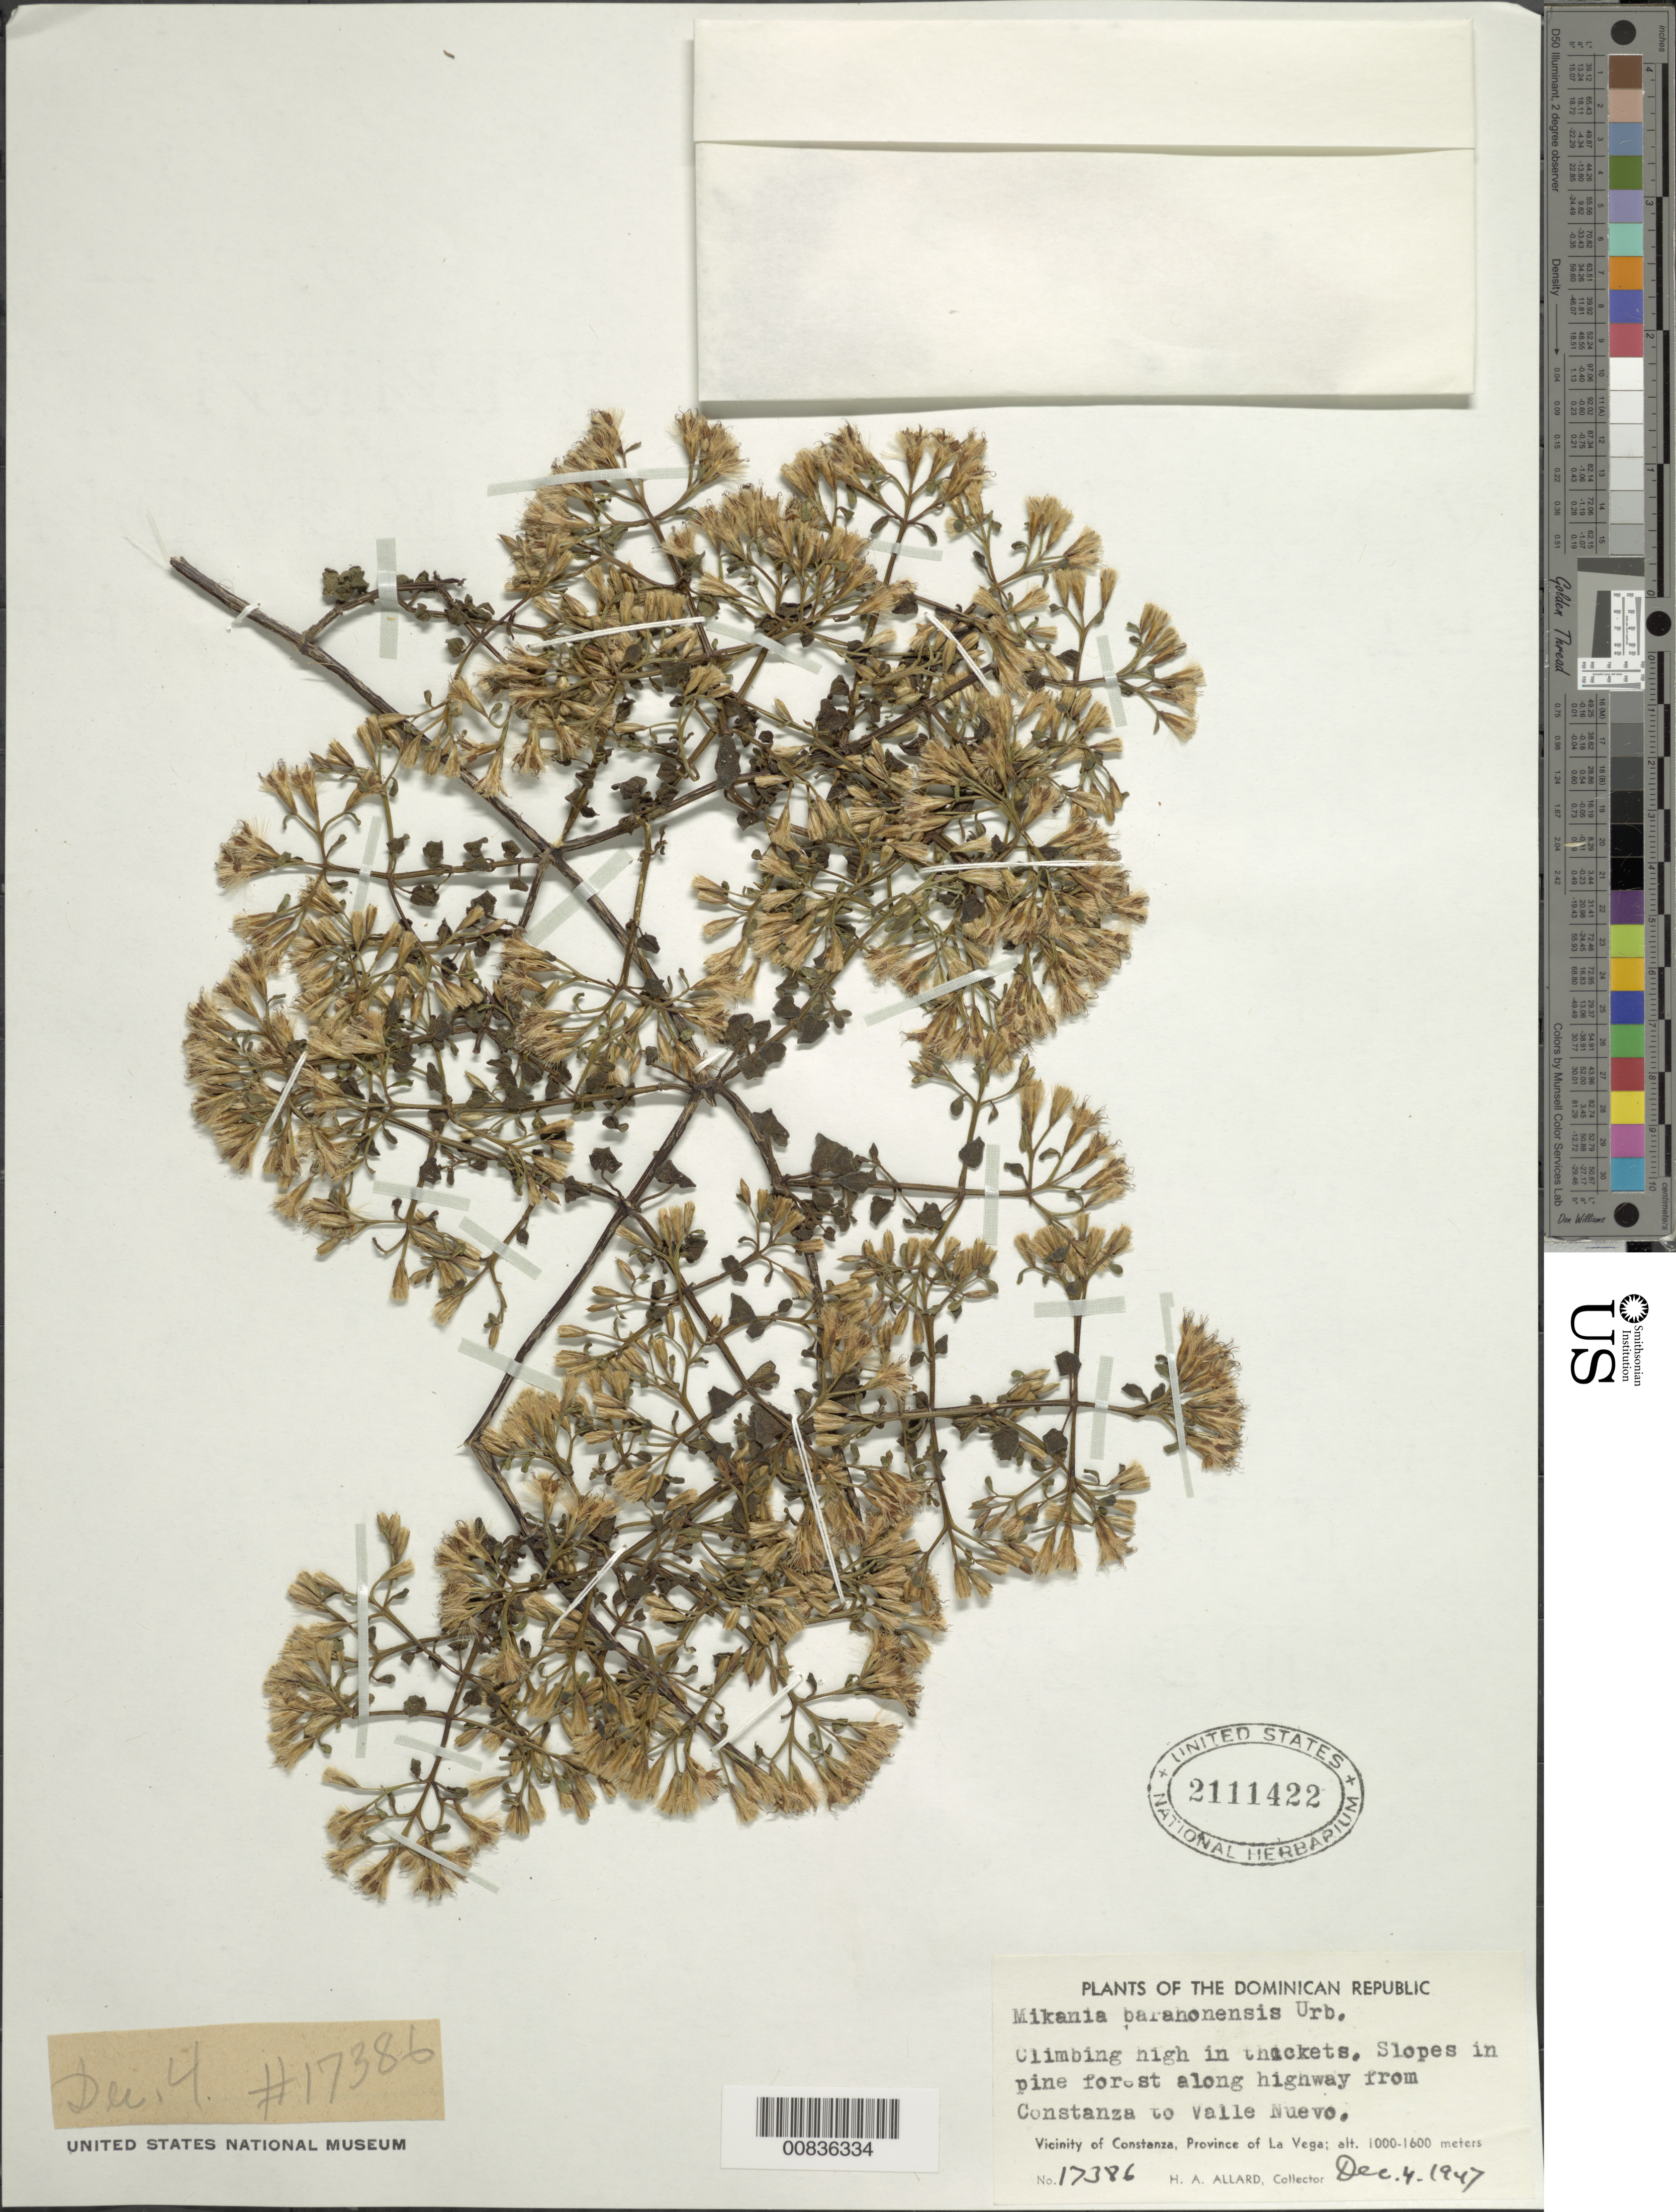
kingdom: Plantae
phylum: Tracheophyta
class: Magnoliopsida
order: Asterales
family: Asteraceae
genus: Mikania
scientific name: Mikania barahonensis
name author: Urb.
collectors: H. A. Allard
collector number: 17386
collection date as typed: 04 Dec 1947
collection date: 1947-12-04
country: Dominican Republic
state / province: La Vega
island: Hispaniola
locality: Vicinity of Constanza, along highway from Constanza to Valle Nuevo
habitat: High in thickets on slopes in pine forest along highway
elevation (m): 1000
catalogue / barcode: US 2111422